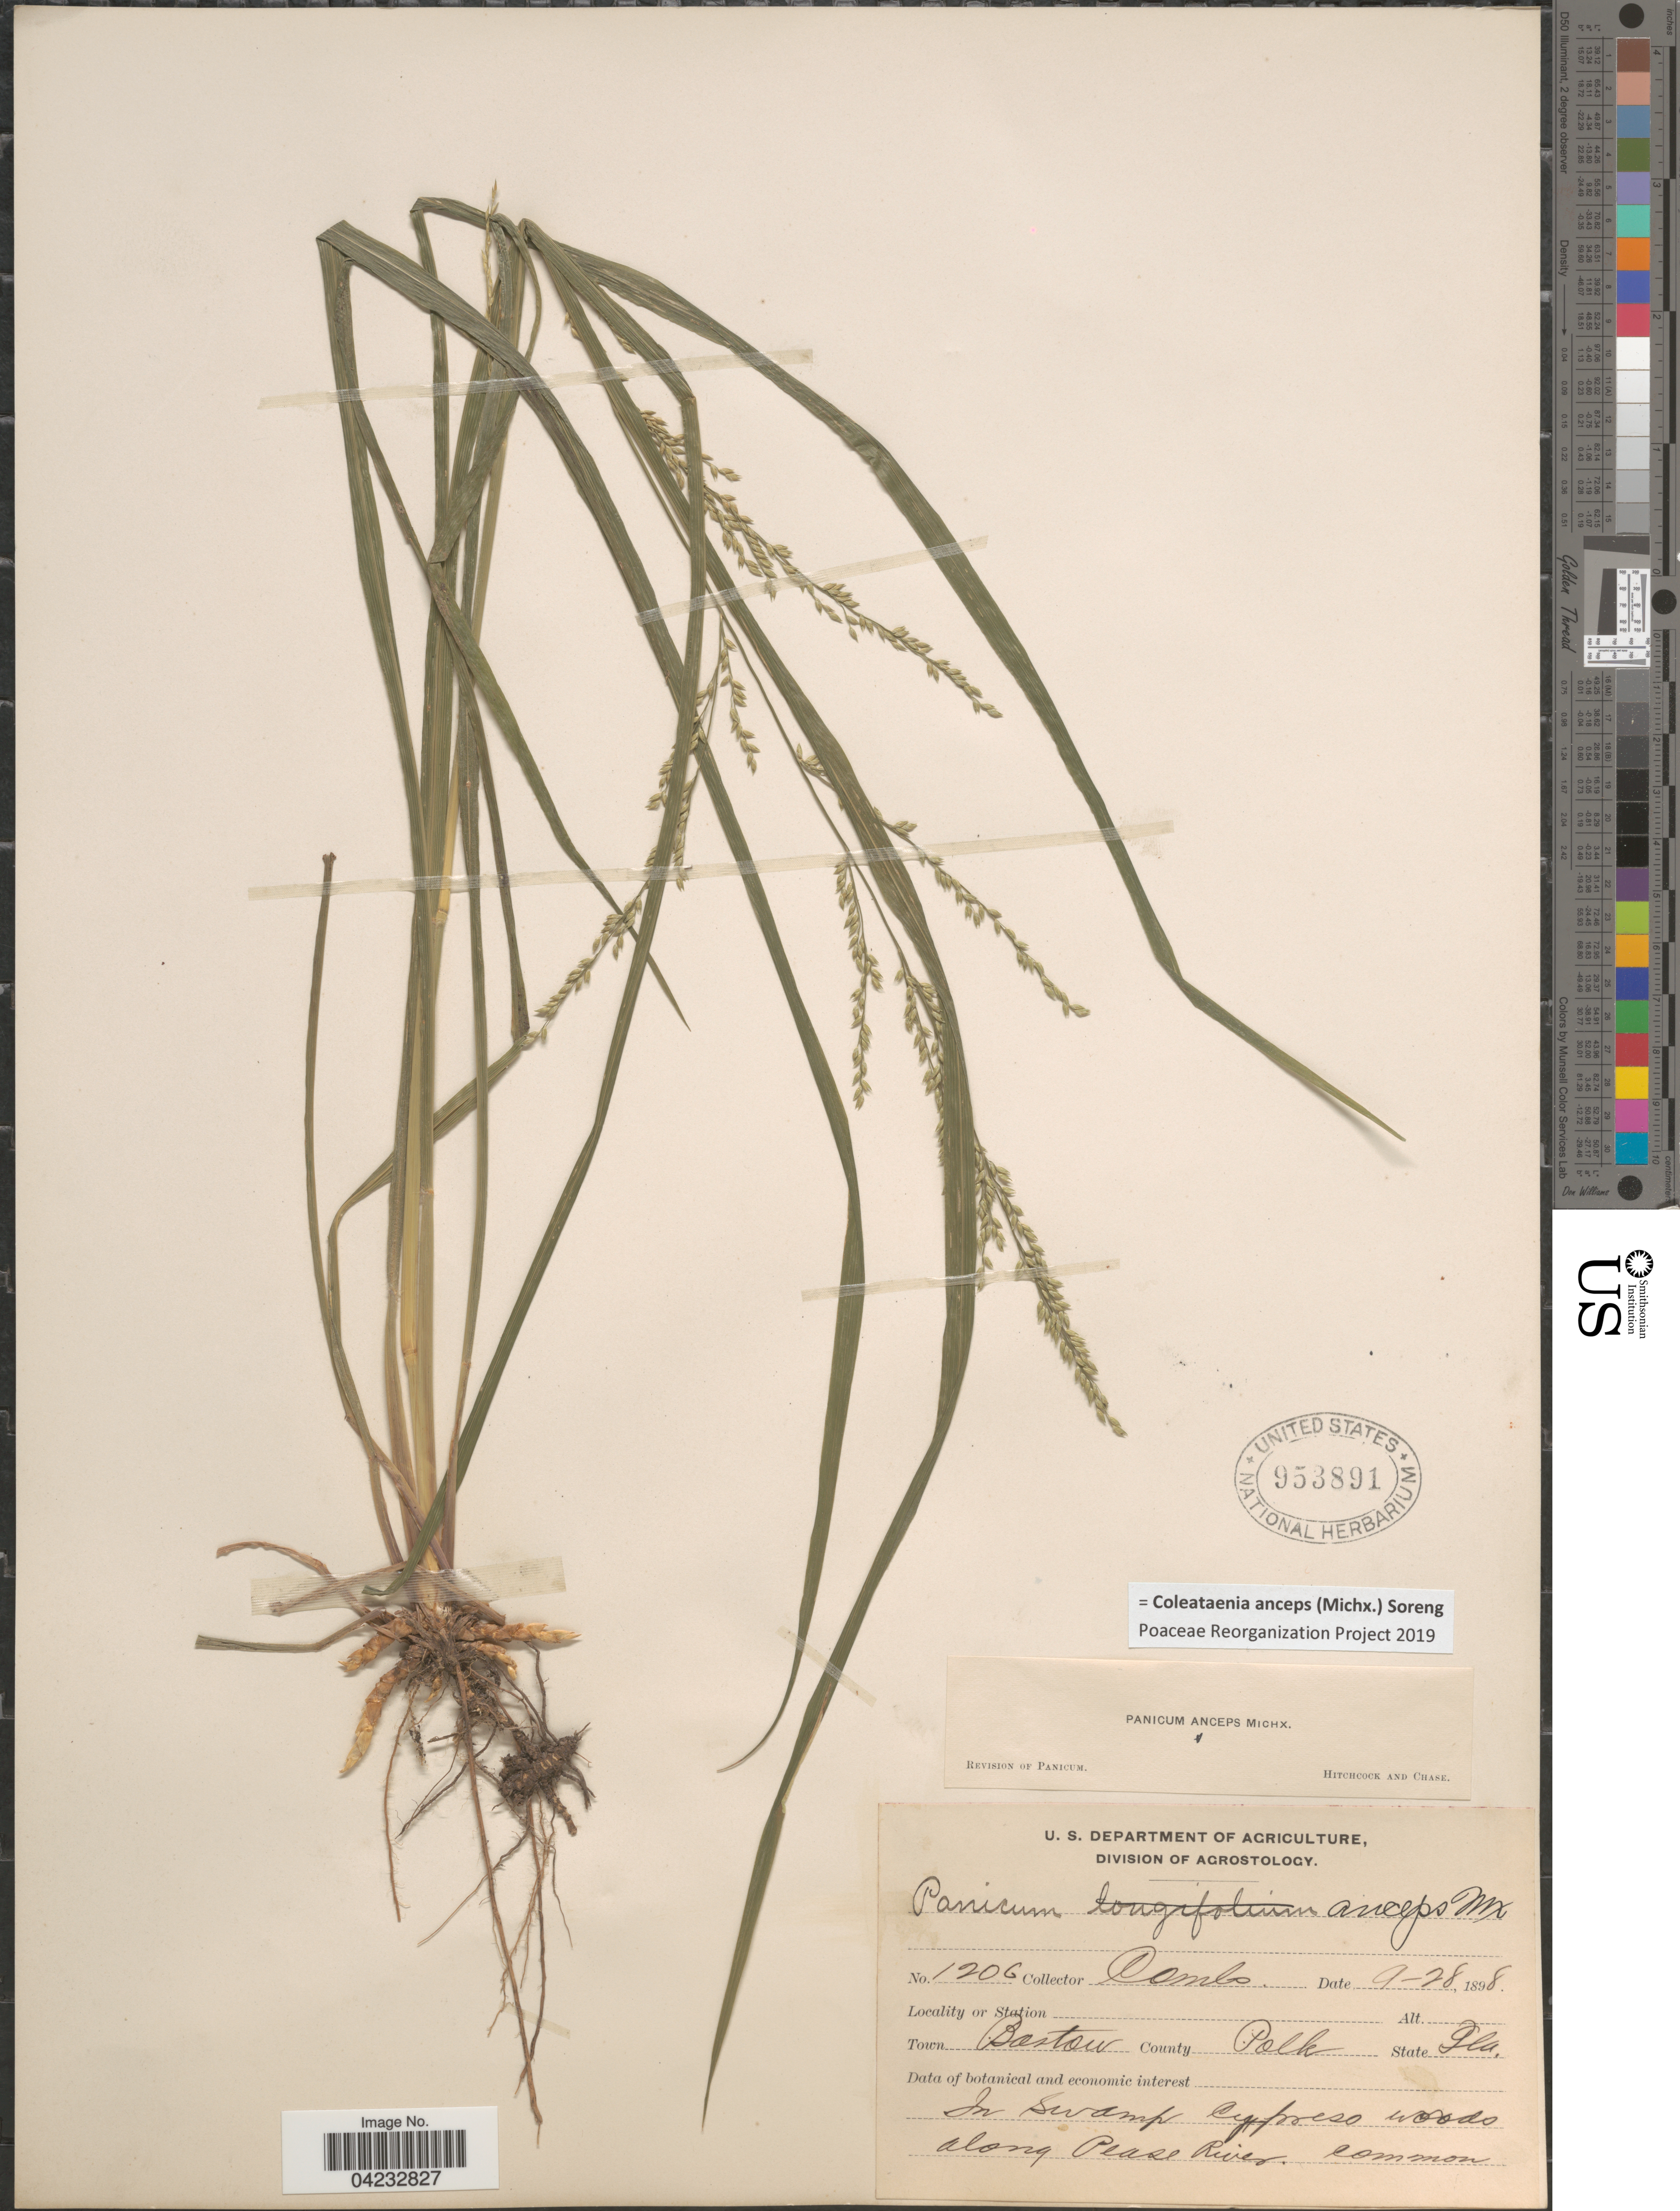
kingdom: Plantae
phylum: Tracheophyta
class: Liliopsida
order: Poales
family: Poaceae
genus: Coleataenia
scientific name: Coleataenia anceps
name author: (Michx.) Soreng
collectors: -. Combs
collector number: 1206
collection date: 1898-09-28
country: United States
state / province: Florida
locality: Town Bartow. County Polk. Along Pease River.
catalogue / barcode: US 953891